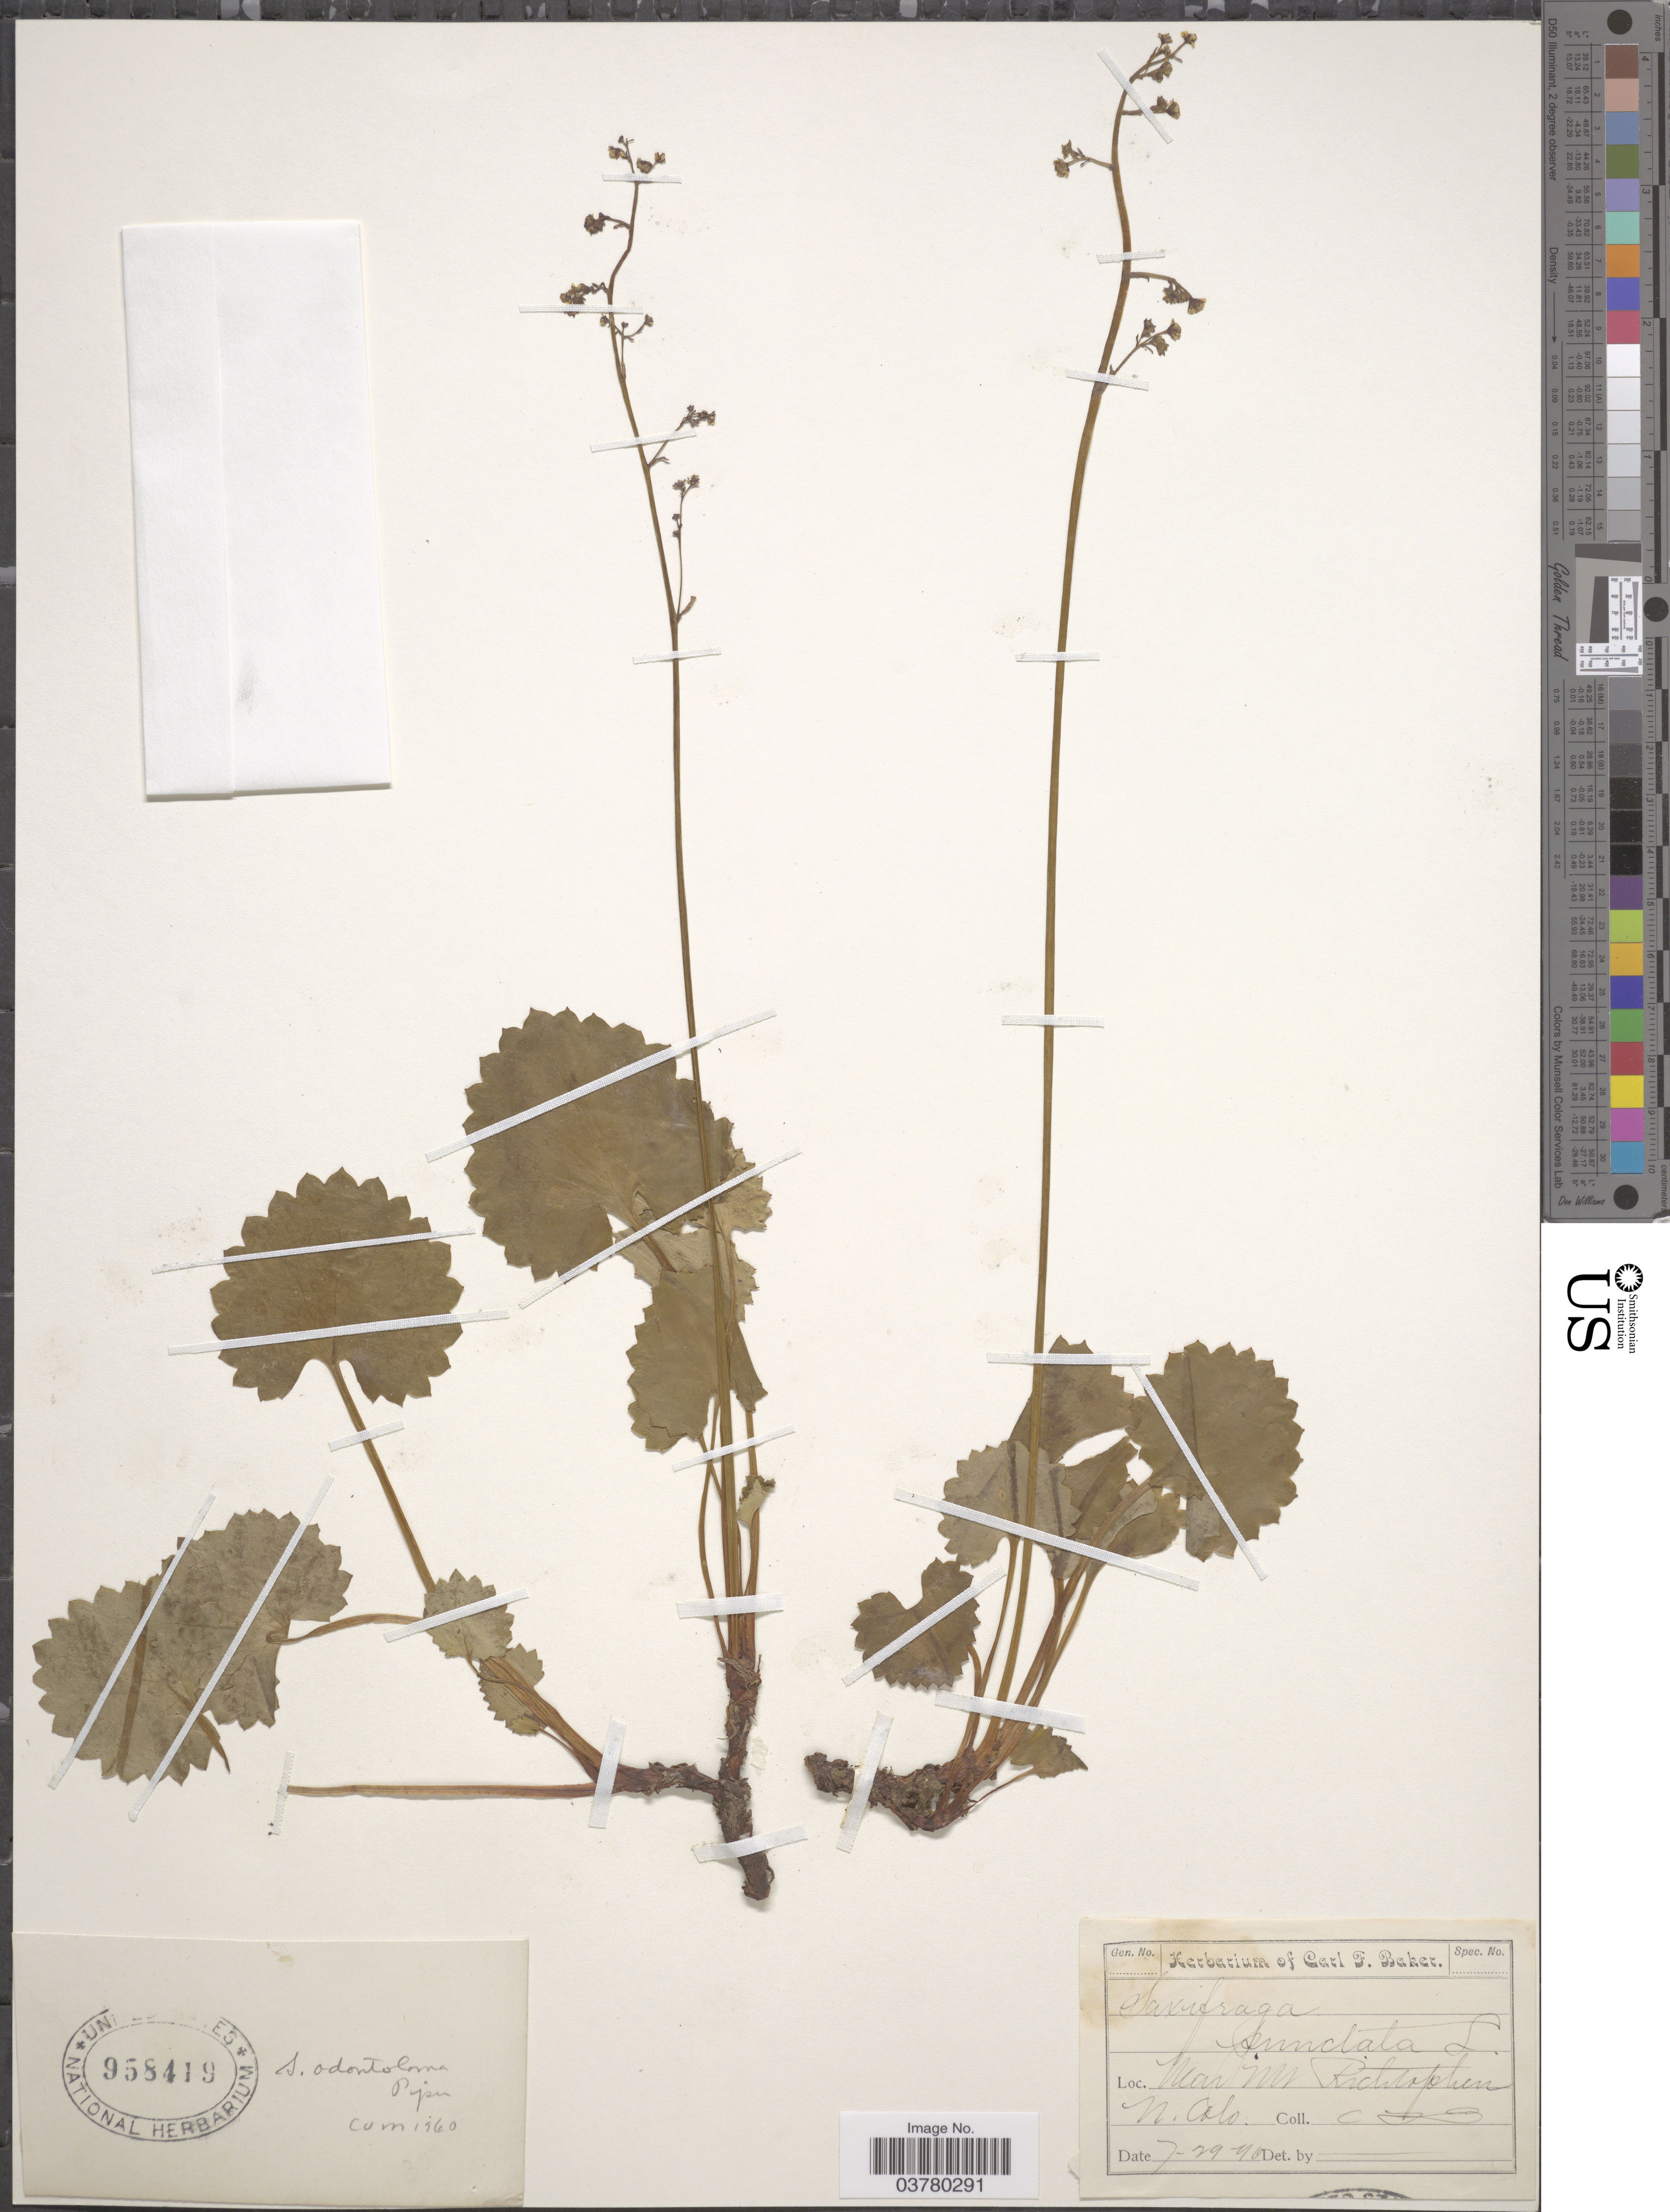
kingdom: Plantae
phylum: Tracheophyta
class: Magnoliopsida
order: Saxifragales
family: Saxifragaceae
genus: Micranthes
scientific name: Micranthes odontoloma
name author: (Piper) A. Heller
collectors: C. F. Baker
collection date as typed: Transcribed d/m/y: 29/7/46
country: United States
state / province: Colorado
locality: Near Mt Richtophen. N. Colo.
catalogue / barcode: US 958419